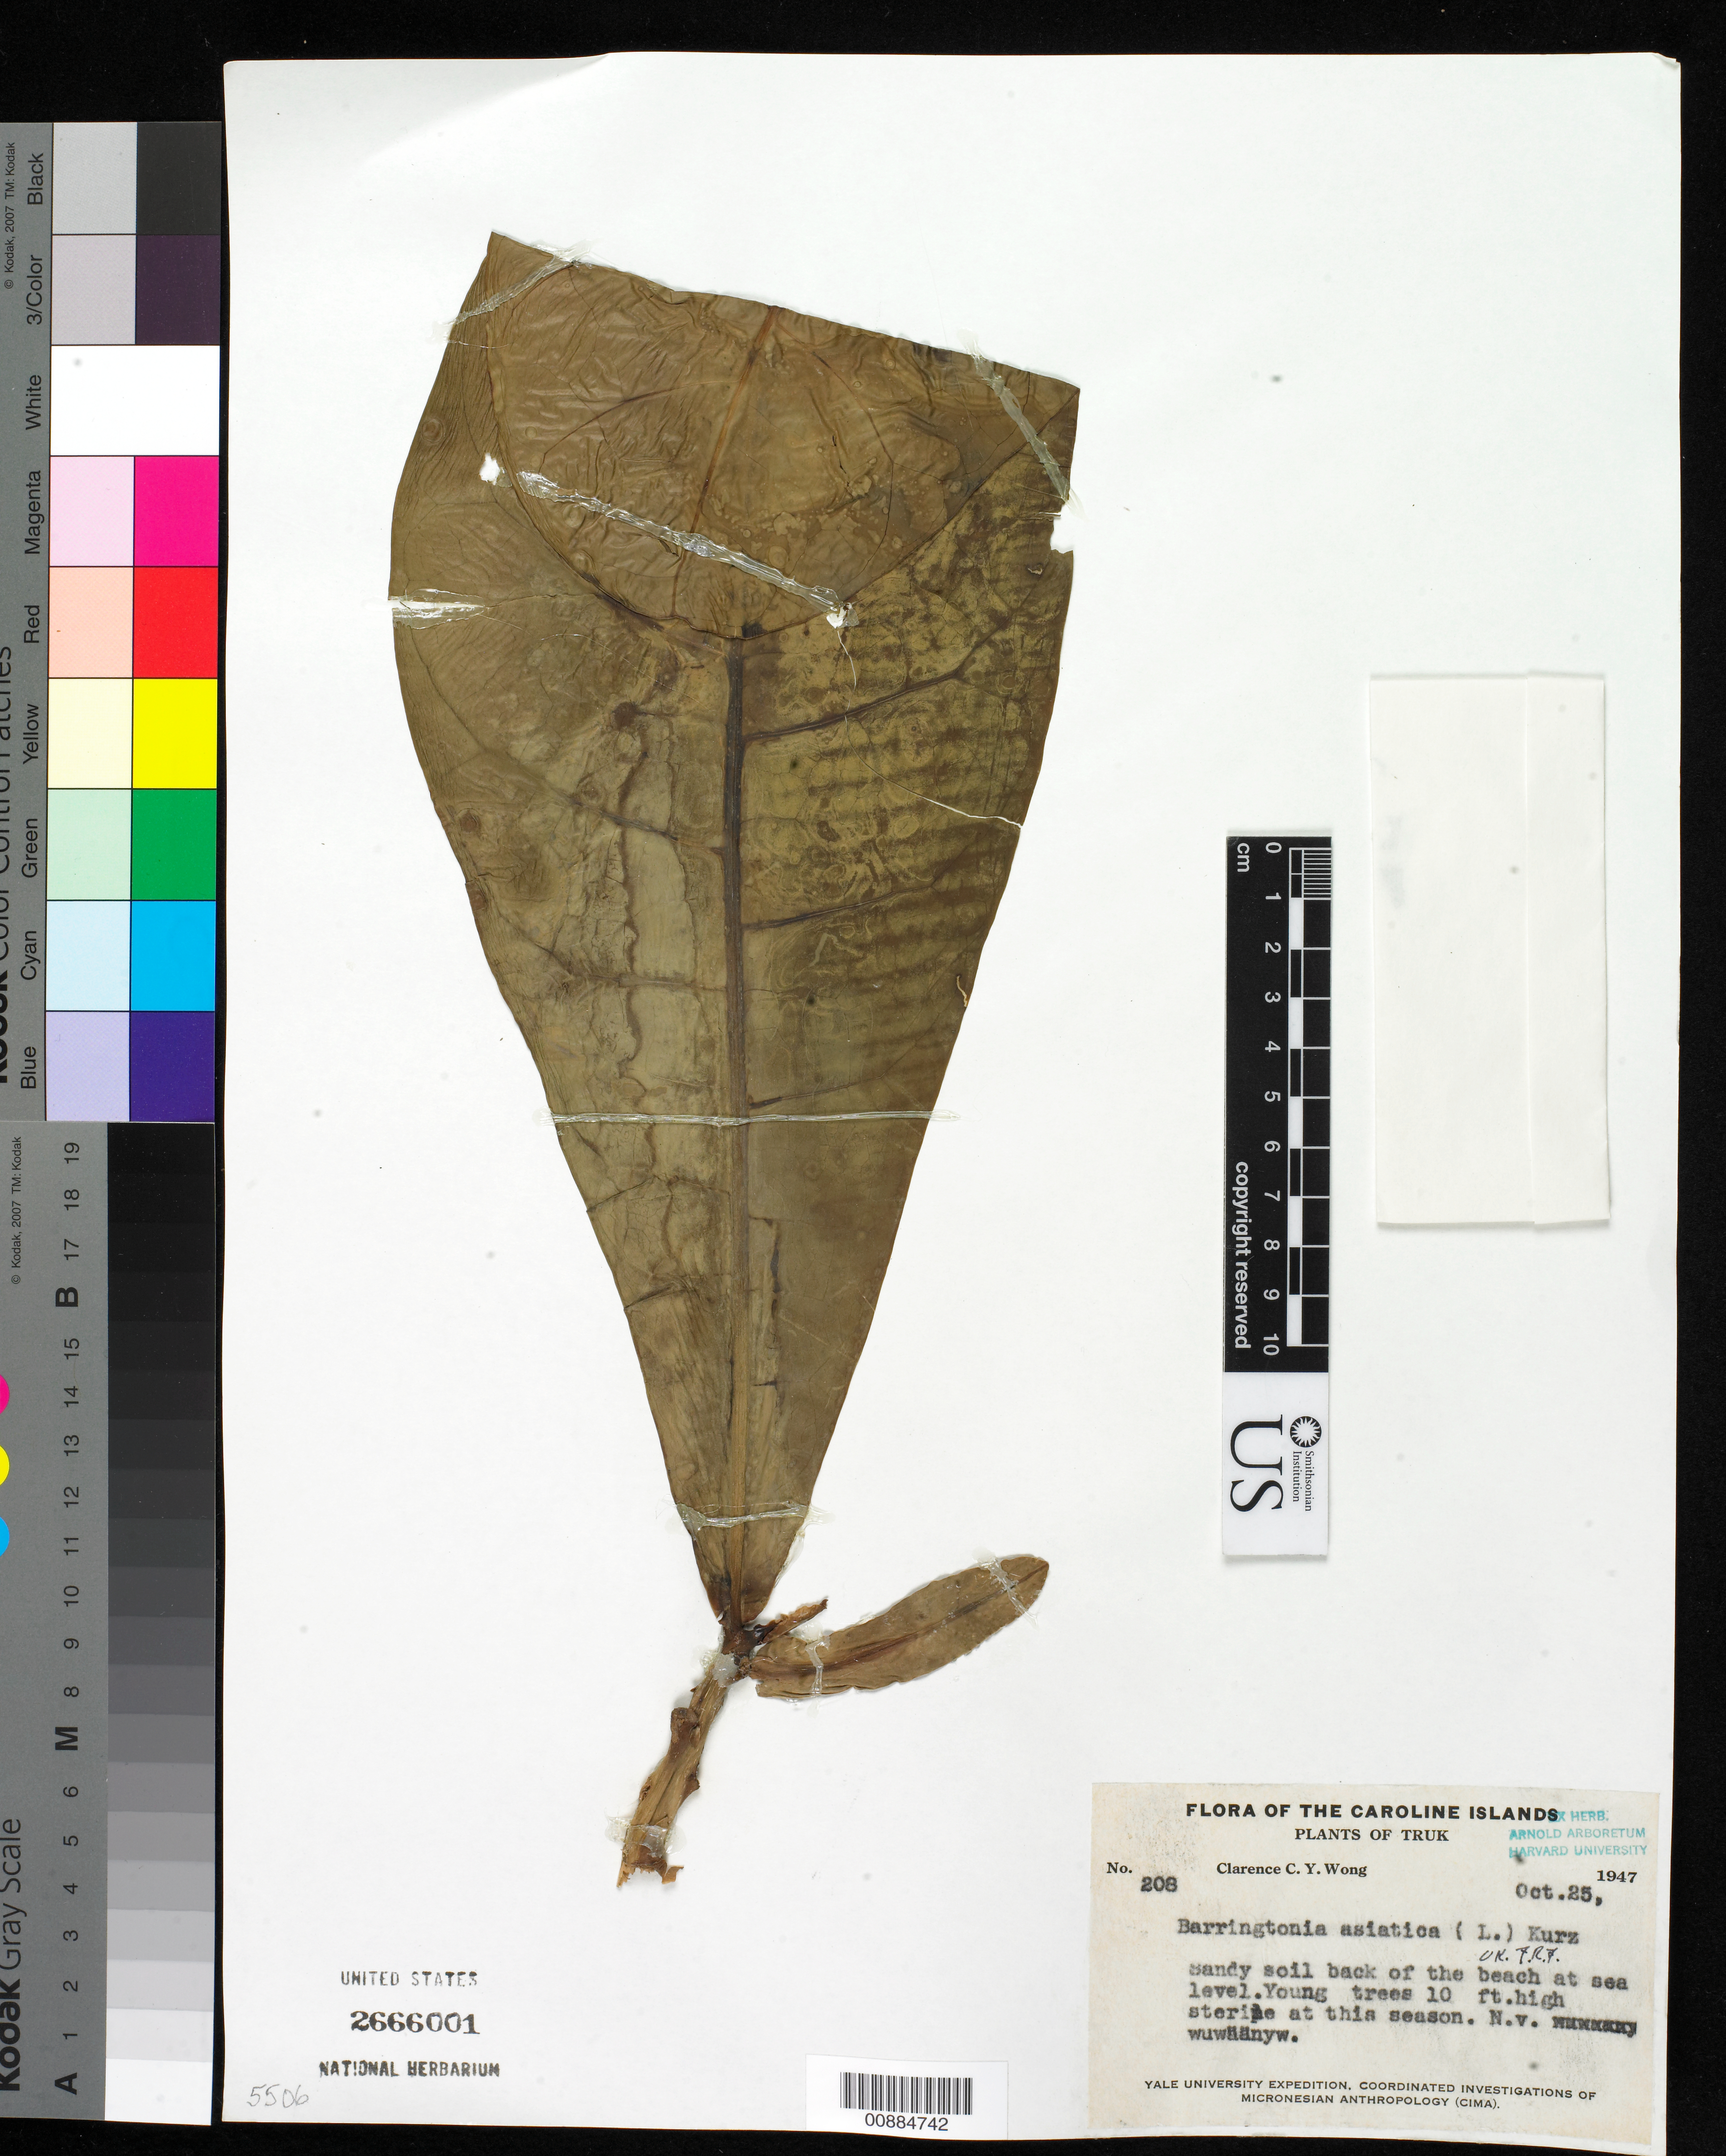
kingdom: Plantae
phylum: Tracheophyta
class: Magnoliopsida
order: Ericales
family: Lecythidaceae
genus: Barringtonia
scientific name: Barringtonia asiatica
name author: (L.) Kurz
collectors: C. Wong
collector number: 208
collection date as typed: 25 Oct 1947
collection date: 1947-10-25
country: Micronesia, Federated States of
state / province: Truk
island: Truk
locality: Back of the beach.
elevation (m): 0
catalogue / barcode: US 2666001